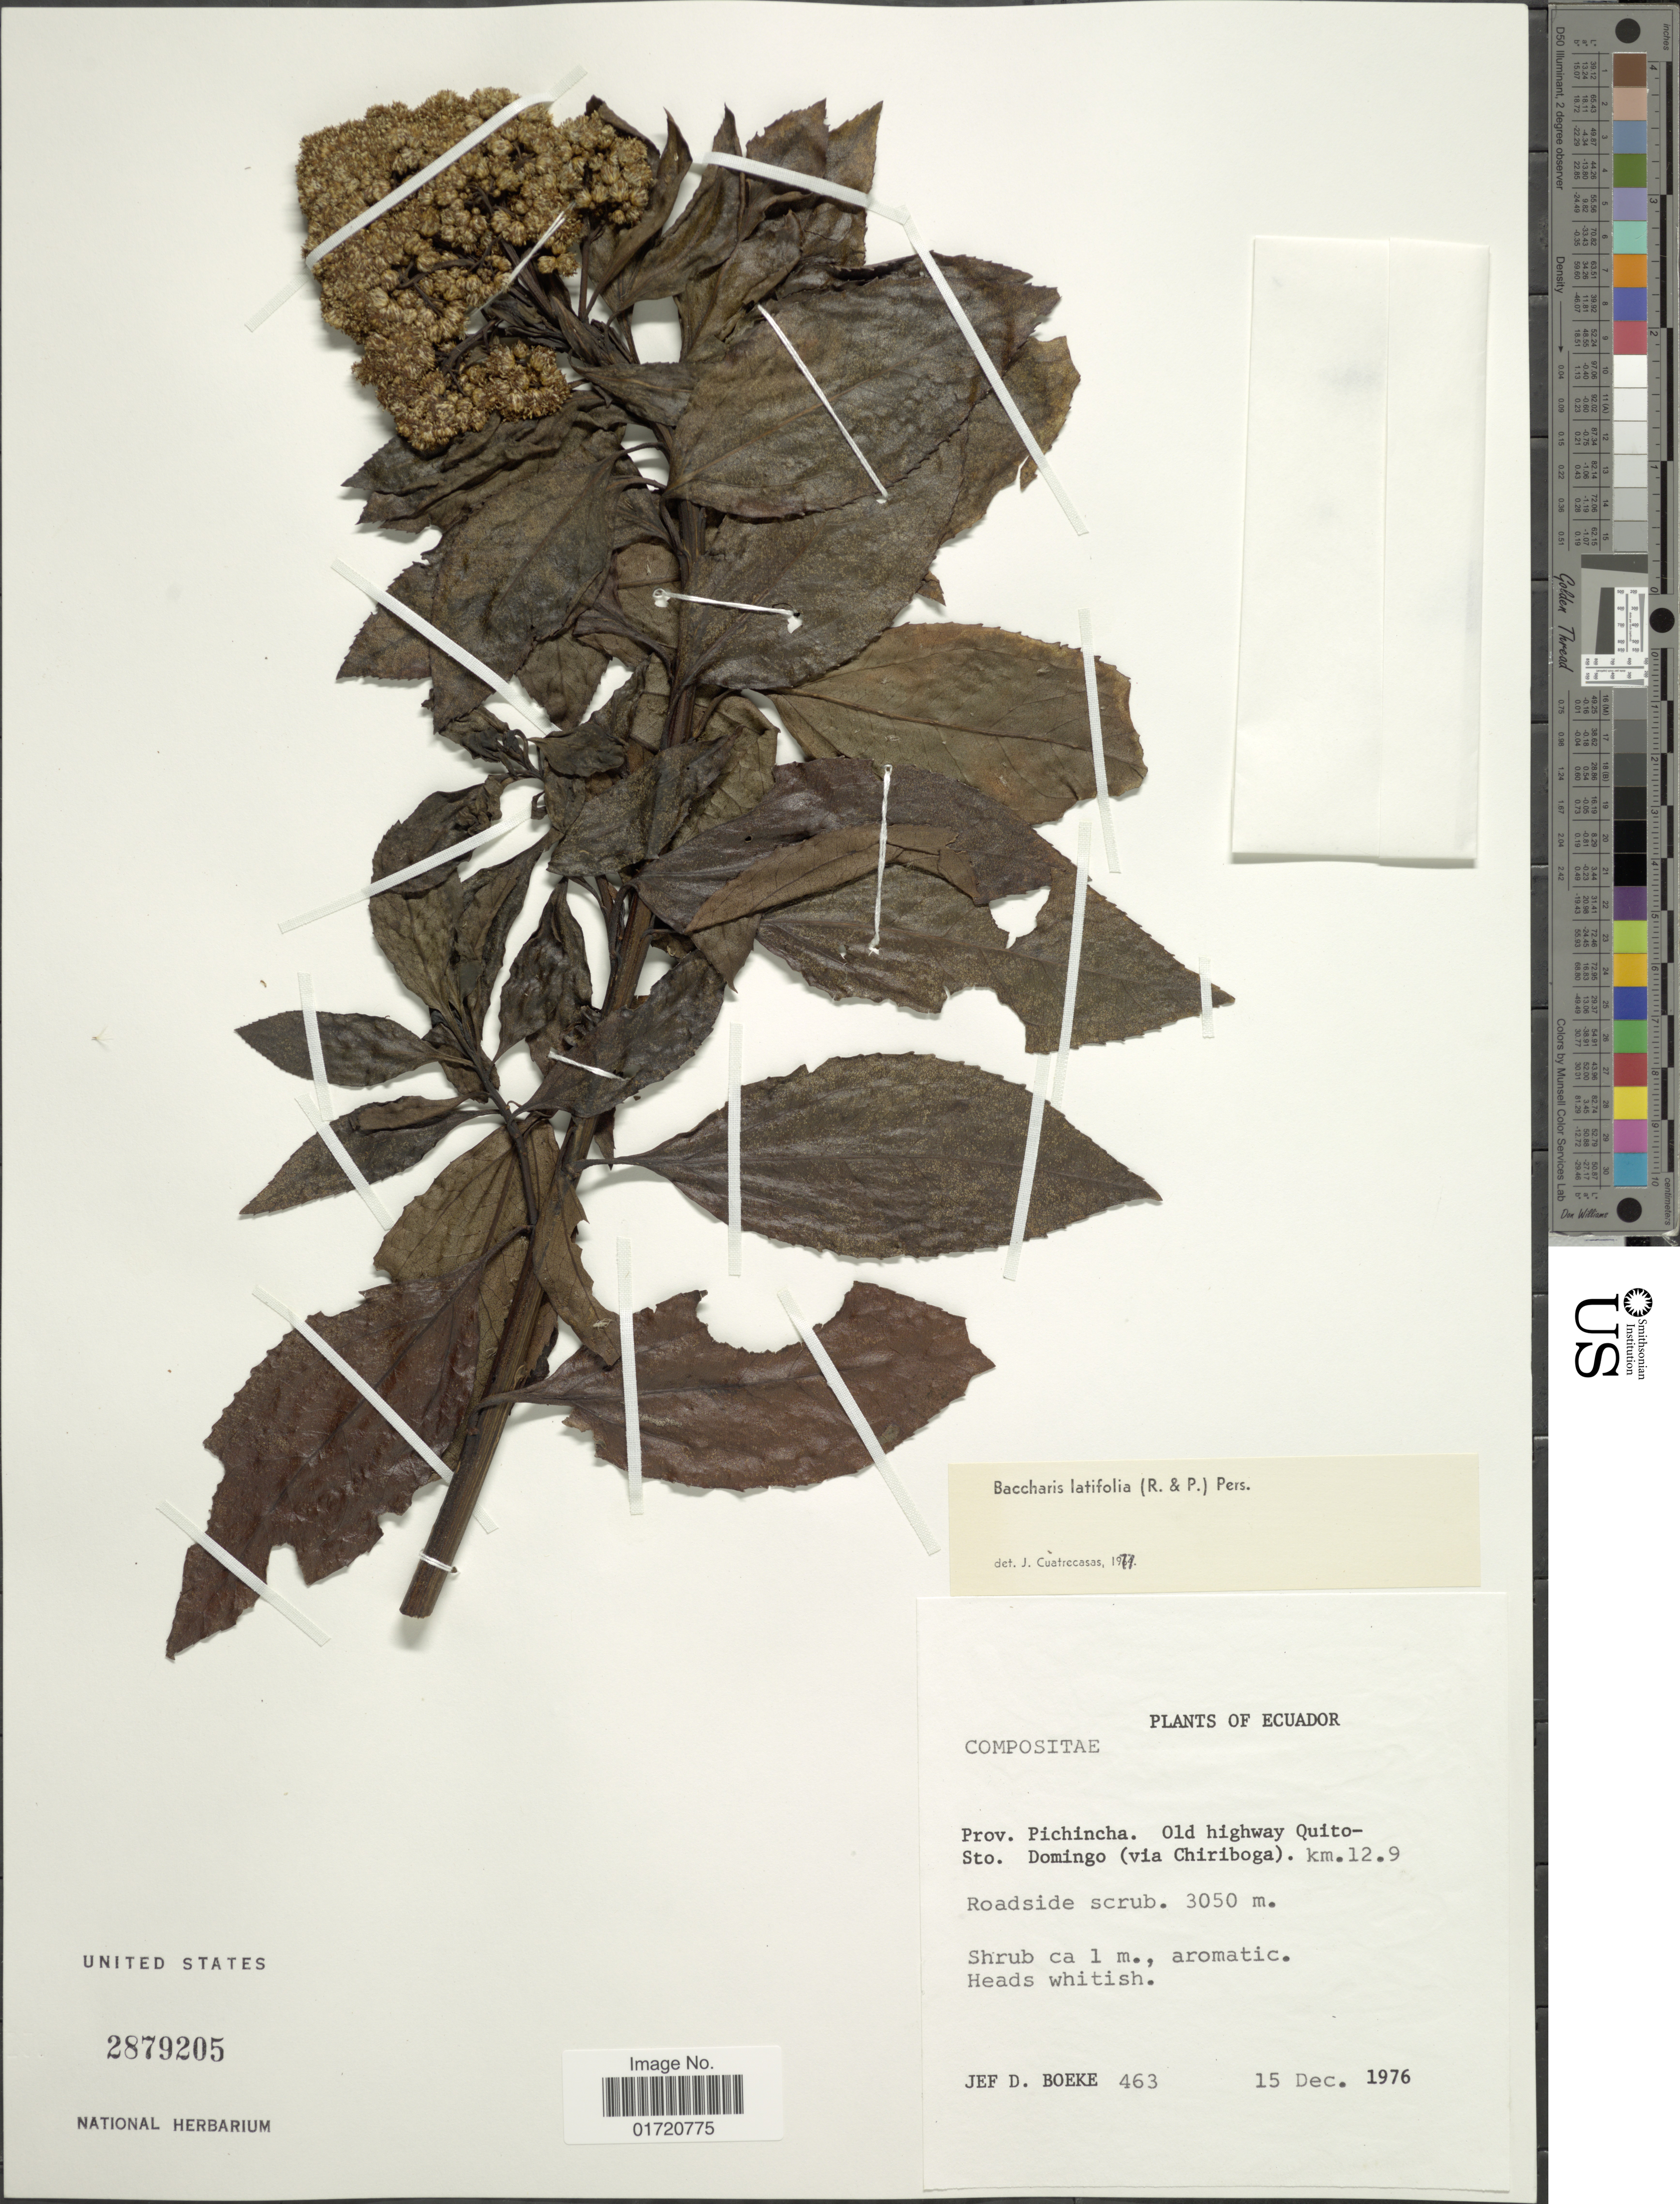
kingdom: Plantae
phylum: Tracheophyta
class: Magnoliopsida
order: Asterales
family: Asteraceae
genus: Baccharis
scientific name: Baccharis latifolia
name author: (Ruiz & Pav.) Pers.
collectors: J. D. Boeke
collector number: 463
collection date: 1976-12-15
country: Ecuador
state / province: Pichincha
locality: Old highway Quito-Sto. Domingo (via Chiriboga) km 12.9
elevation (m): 3050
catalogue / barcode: US 2879205